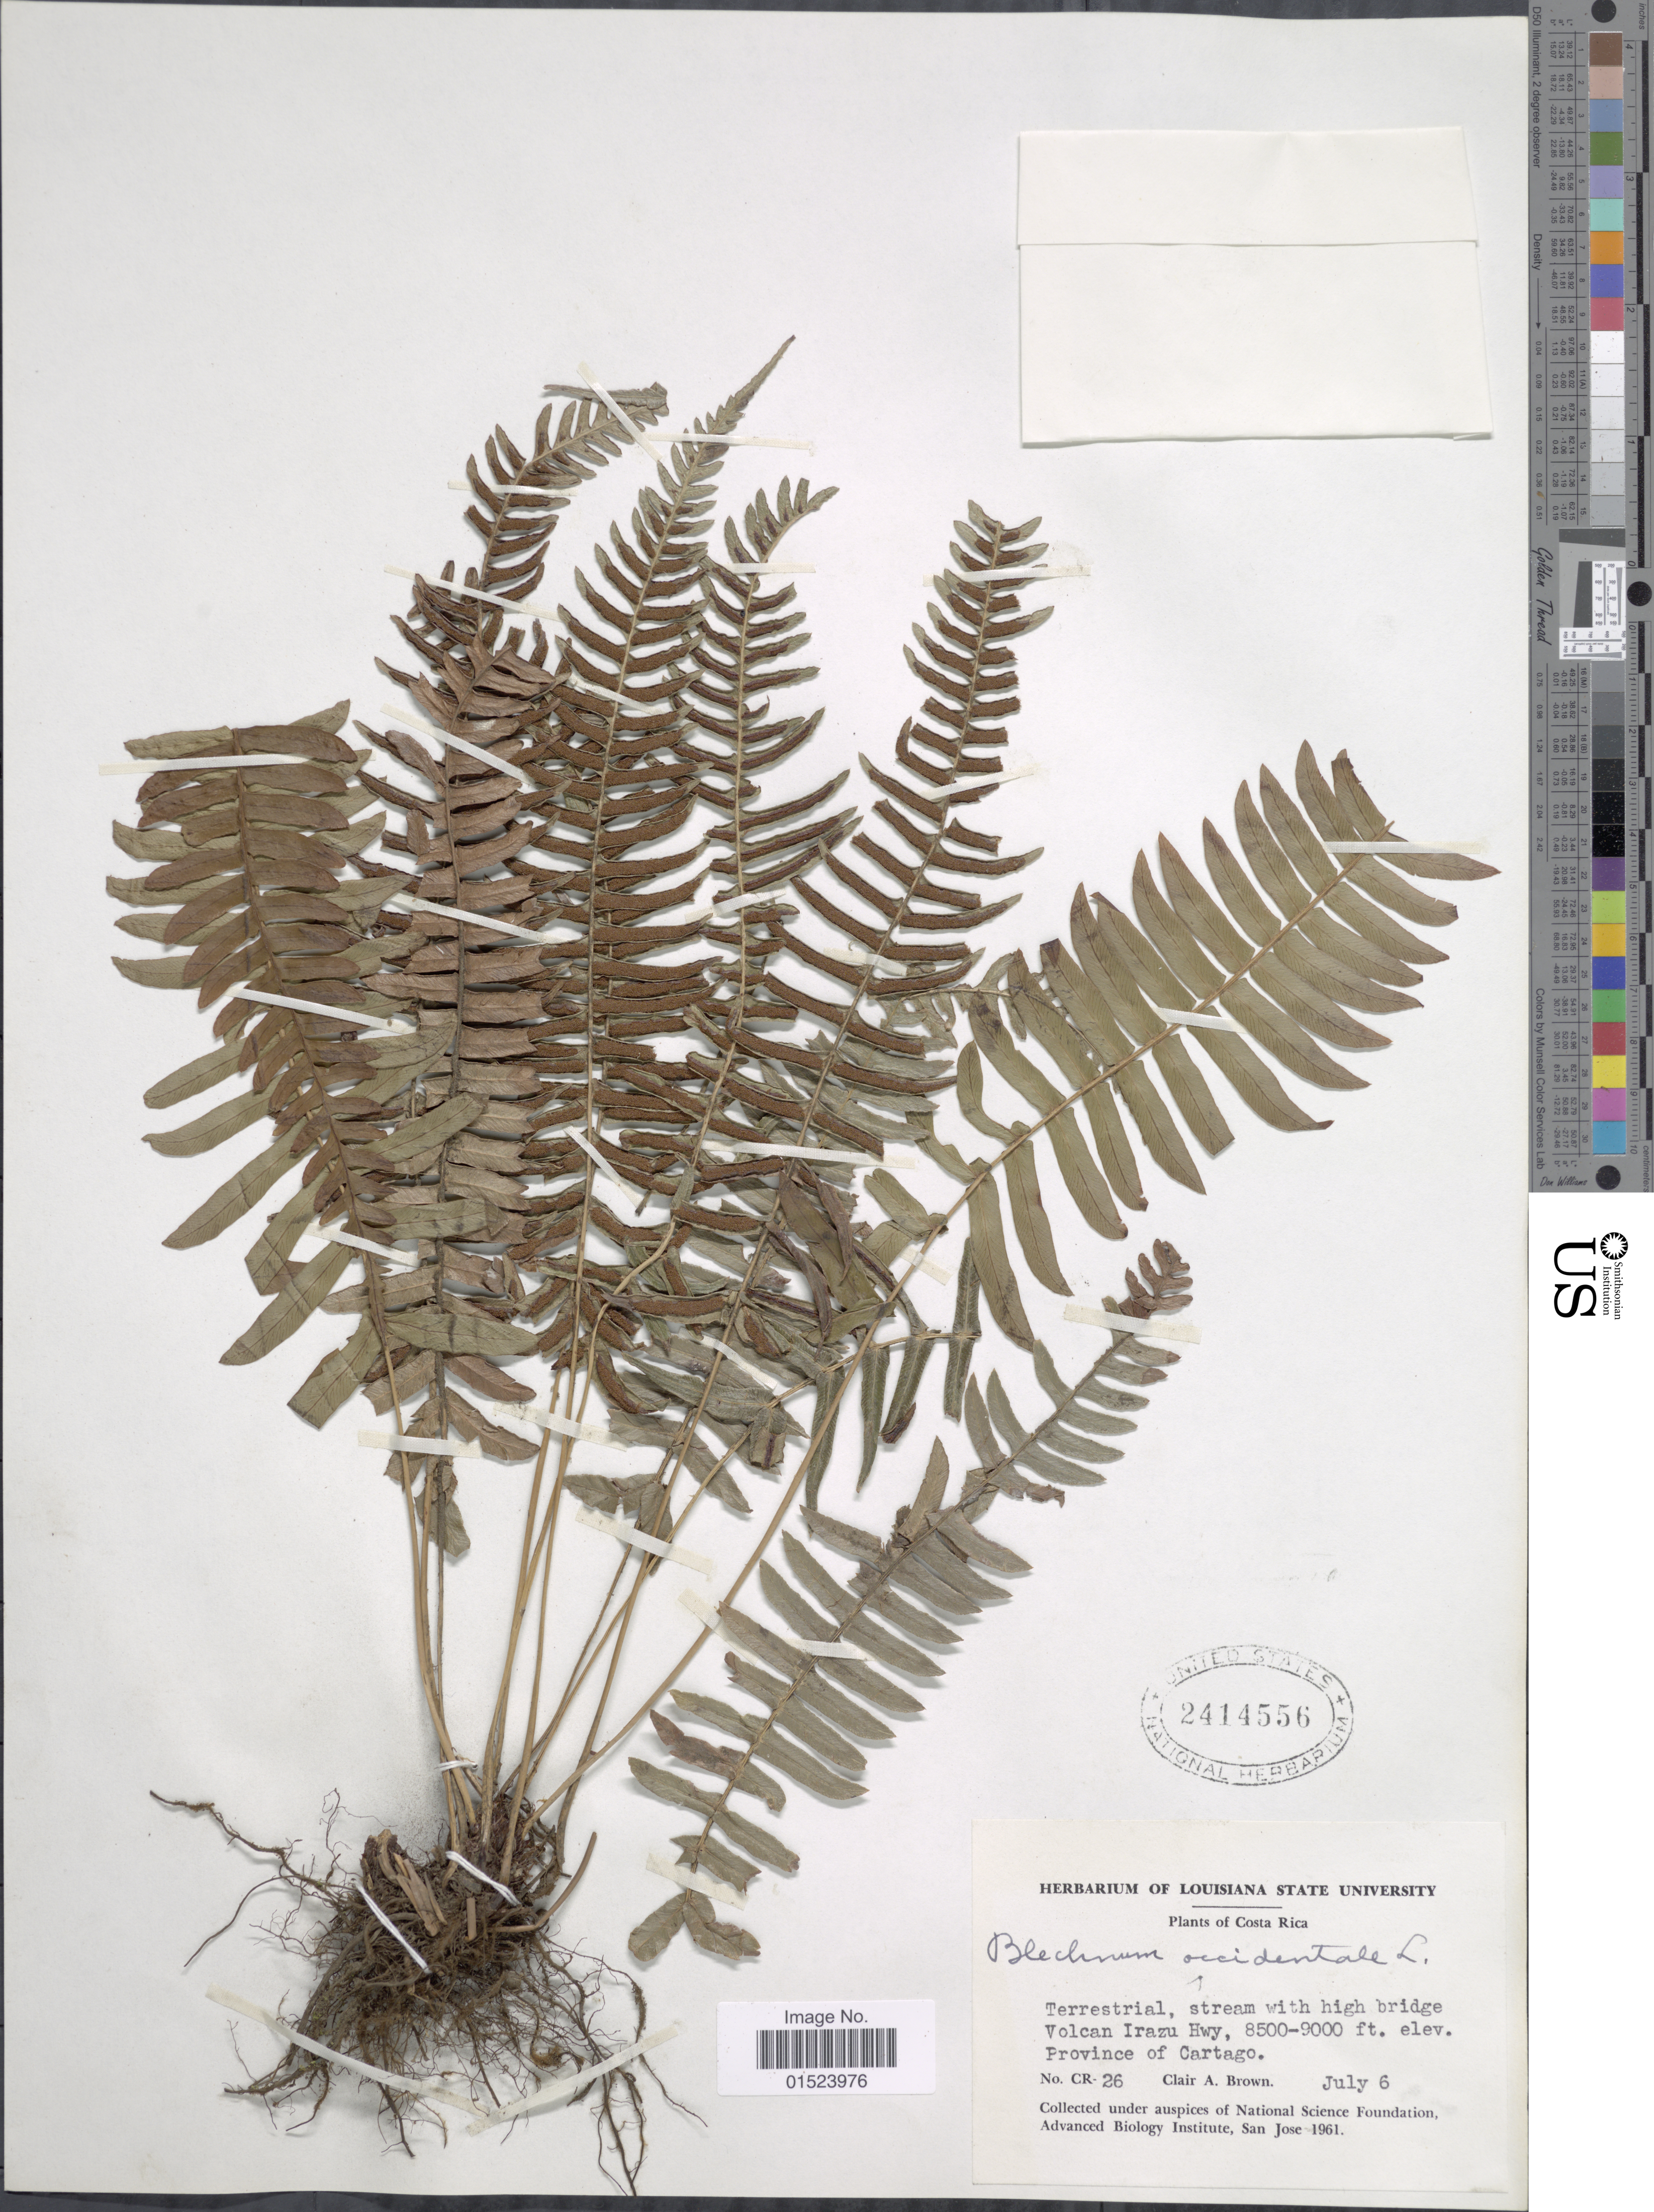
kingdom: Plantae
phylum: Tracheophyta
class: Polypodiopsida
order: Polypodiales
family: Blechnaceae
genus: Blechnum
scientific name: Blechnum glandulosum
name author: Link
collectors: C. A. Brown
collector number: CR-26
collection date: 1961-07-06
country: Costa Rica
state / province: Cartago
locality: Volcan Irazu Hwy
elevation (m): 2591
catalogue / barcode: US 2414556